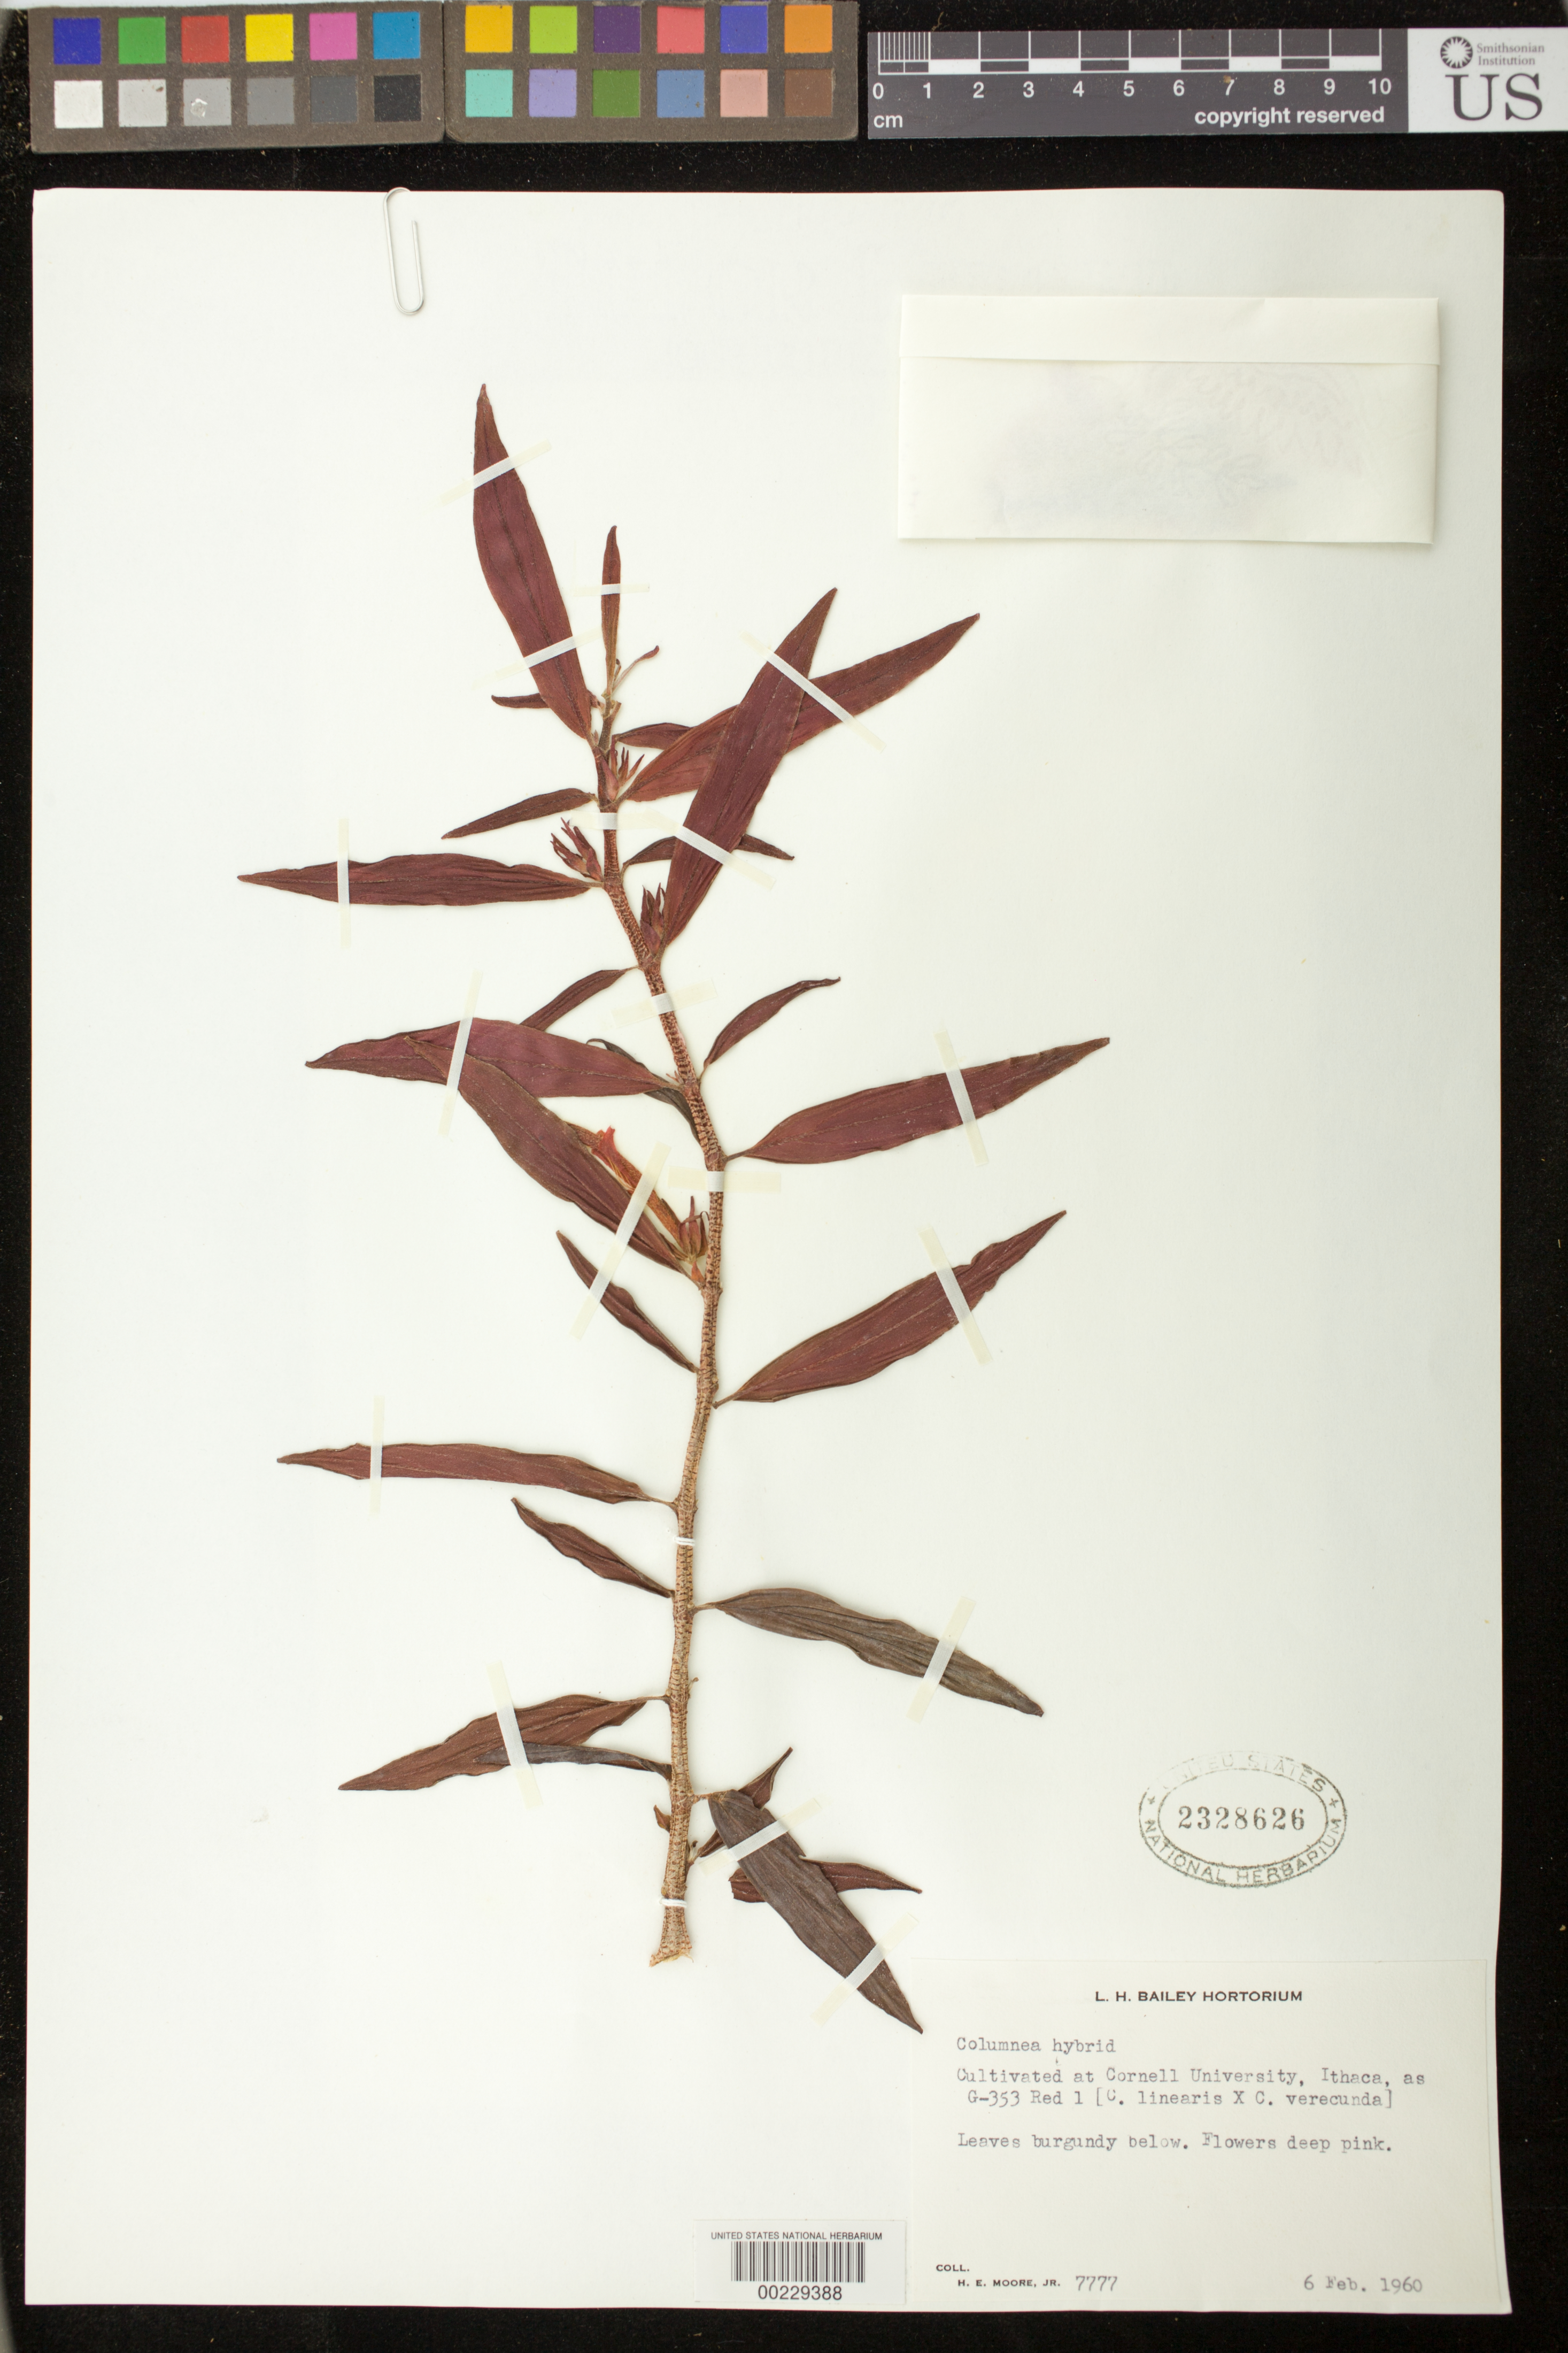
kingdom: Plantae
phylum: Tracheophyta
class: Magnoliopsida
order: Lamiales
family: Gesneriaceae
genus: Columnea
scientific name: Columnea hybrid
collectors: H. E. Moore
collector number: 7777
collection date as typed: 06 Feb 1960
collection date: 1960-02-06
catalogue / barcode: US 2328626